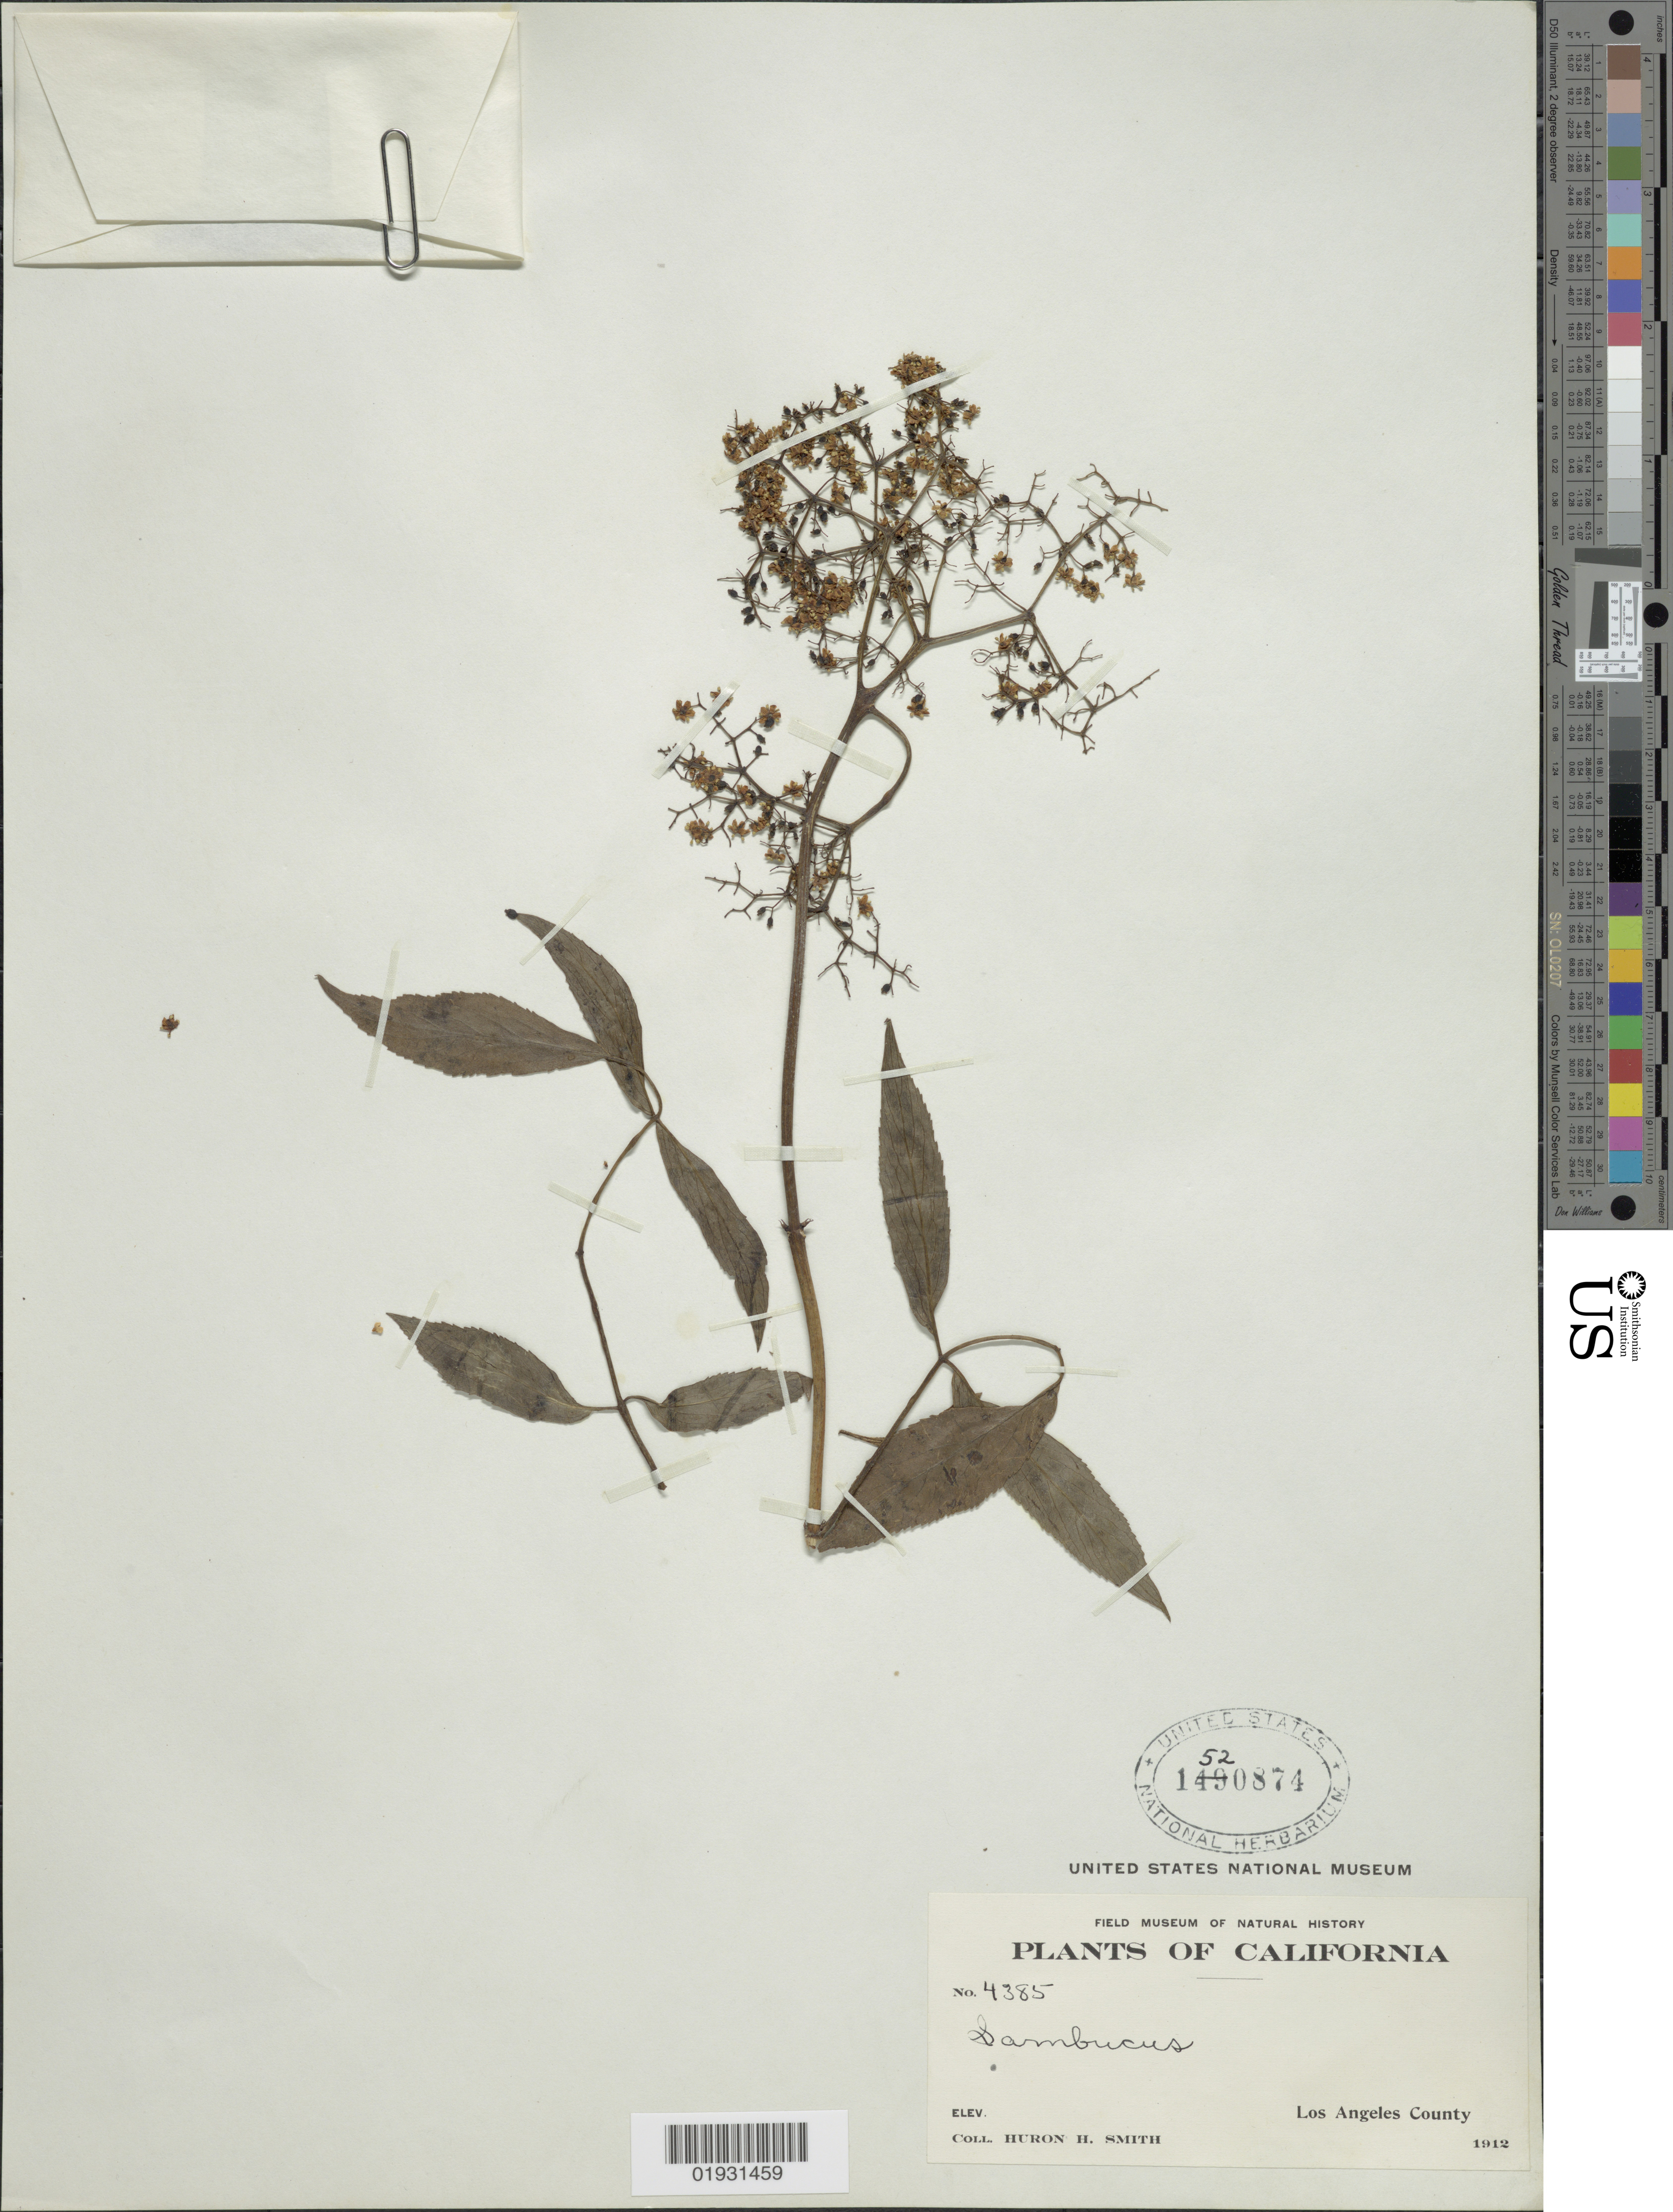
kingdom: Plantae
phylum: Tracheophyta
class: Magnoliopsida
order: Dipsacales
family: Viburnaceae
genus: Sambucus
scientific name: Sambucus sp.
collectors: Huron H. Smith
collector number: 4285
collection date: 1912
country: United States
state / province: California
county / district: Los Angeles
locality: Los Angeles County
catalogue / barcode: US 1520874